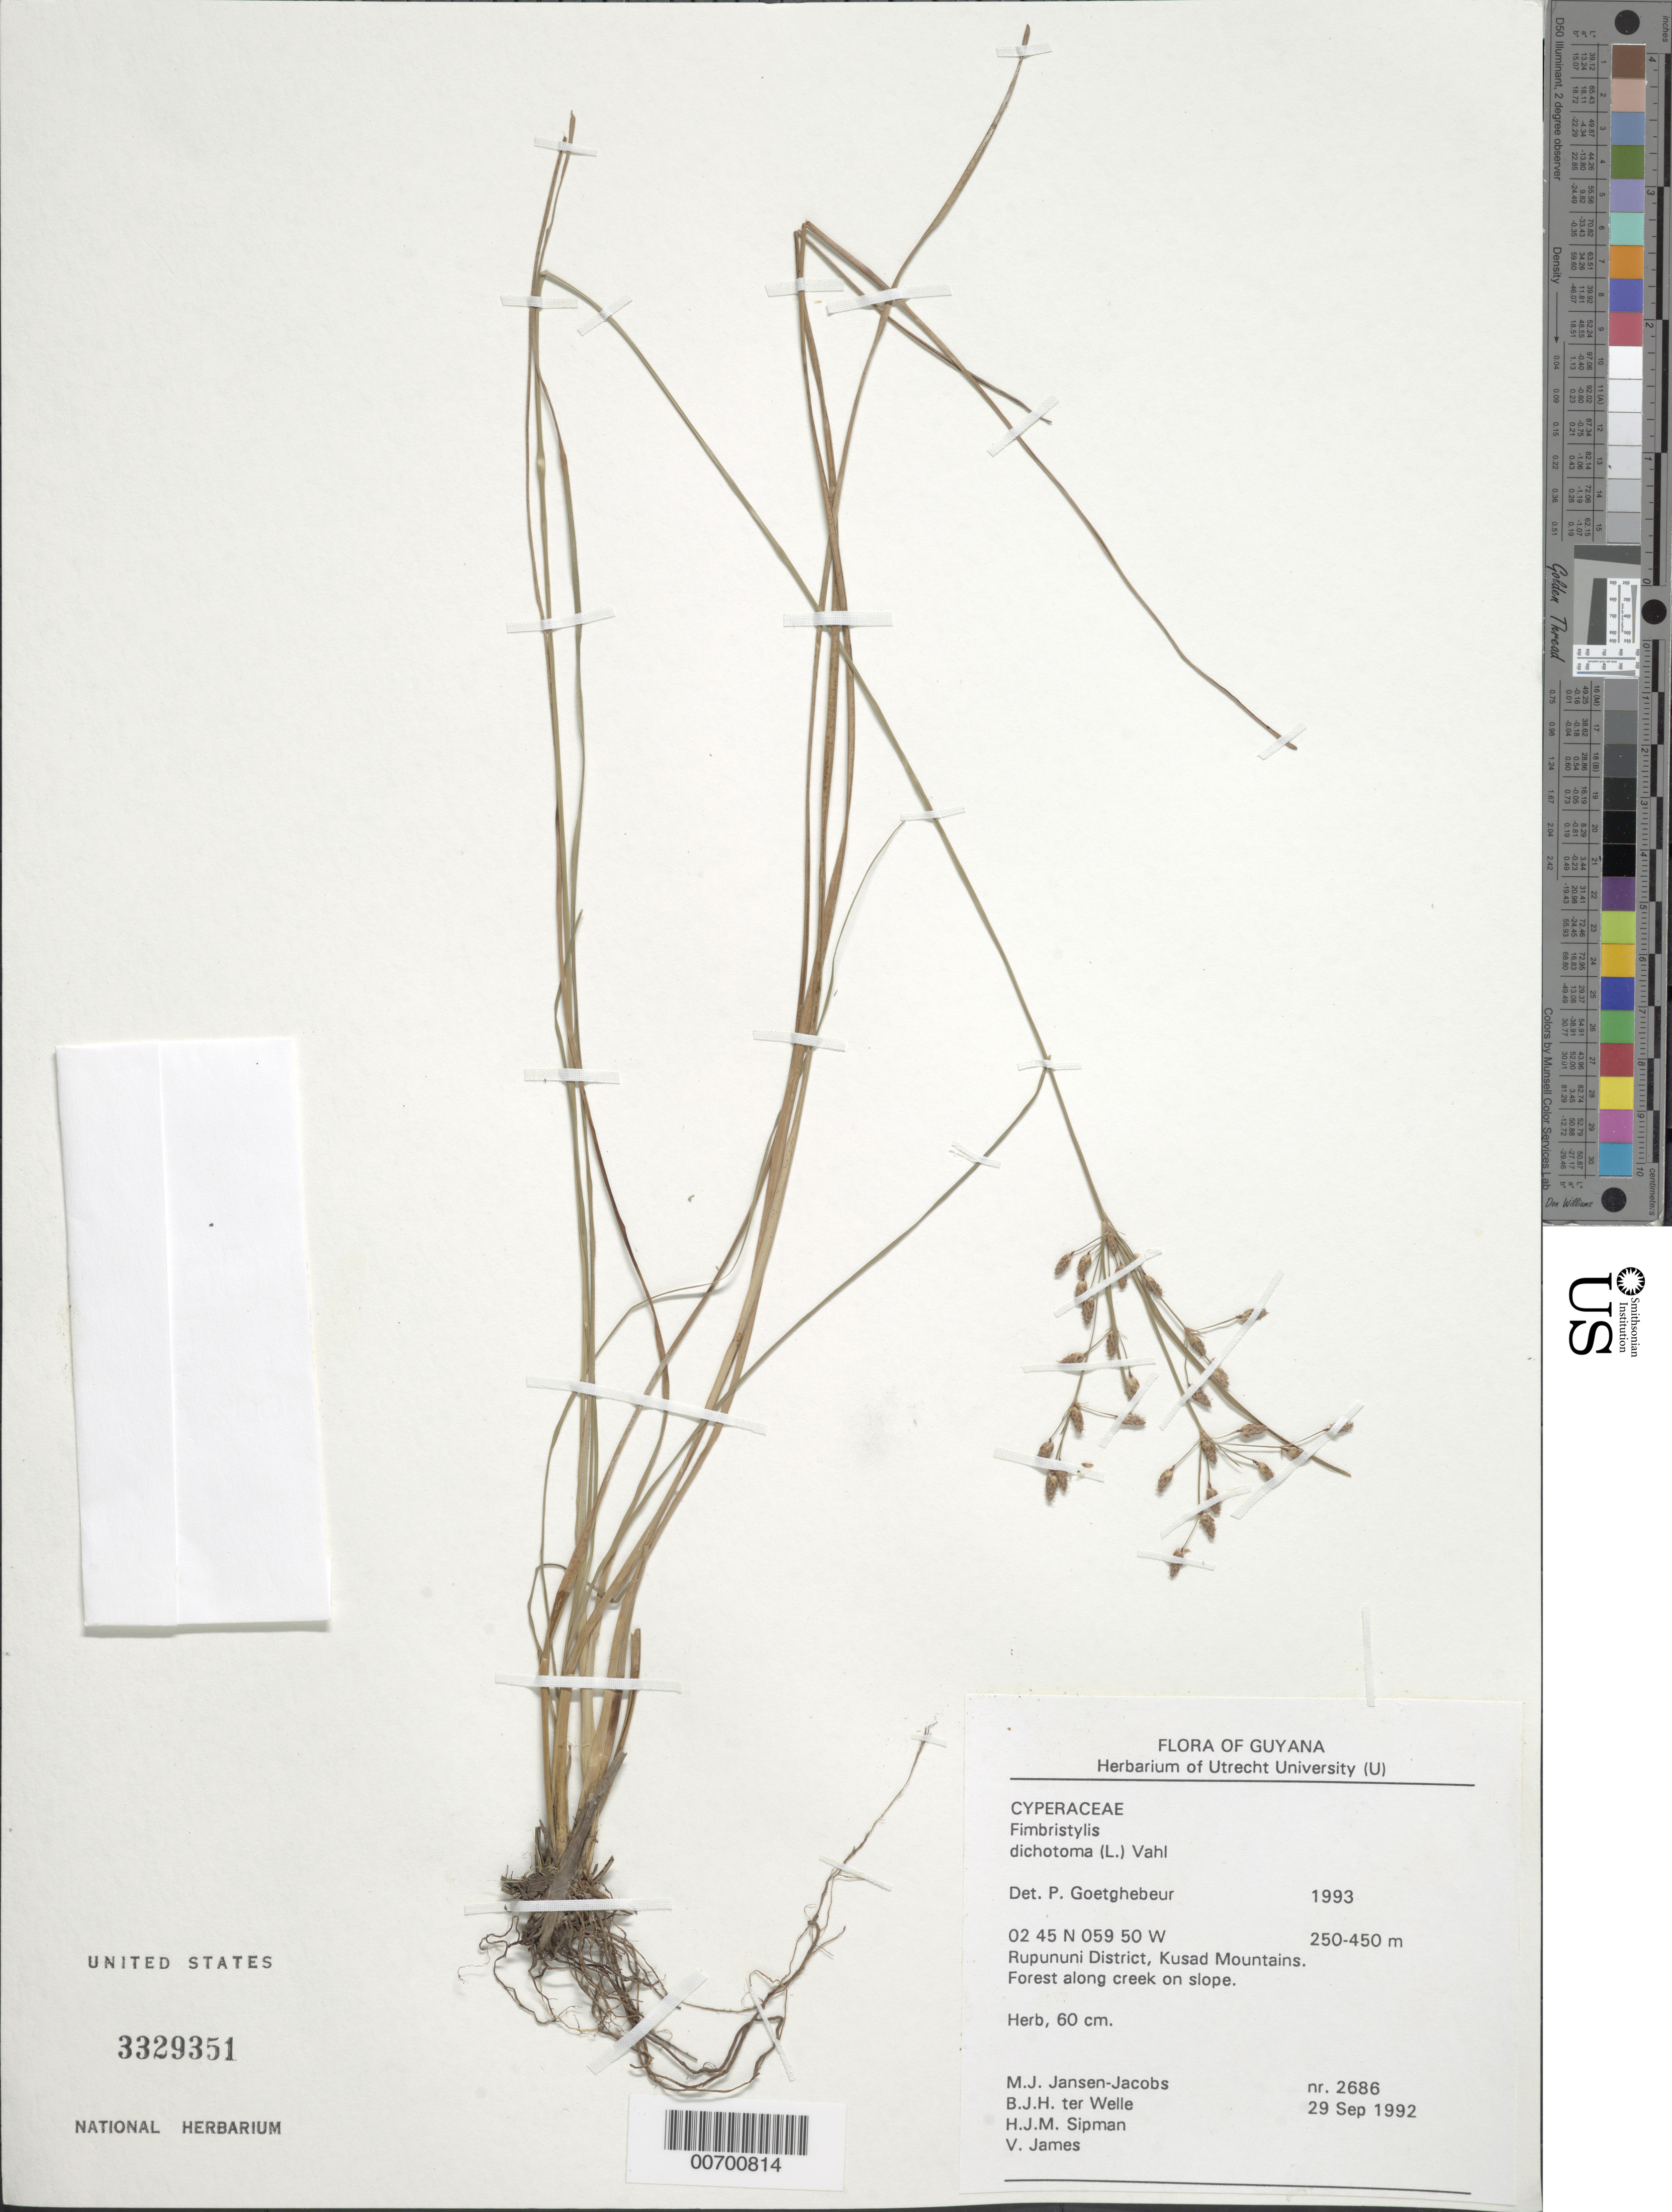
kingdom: Plantae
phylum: Tracheophyta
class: Liliopsida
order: Poales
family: Cyperaceae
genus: Fimbristylis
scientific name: Fimbristylis dichotoma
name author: (L.) Vahl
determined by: Goetghebeur, P.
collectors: M. J. Jansen-Jacobs, B. Welle, H. J. M. Sipman & V. James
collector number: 2686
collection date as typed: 29-Sep-92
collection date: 1992-09-29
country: Guyana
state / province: U. Takutu-U. Essequibo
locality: Kusad Mountains, Rupununi District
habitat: Forest along creek on slope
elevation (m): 250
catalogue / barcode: US 3329351